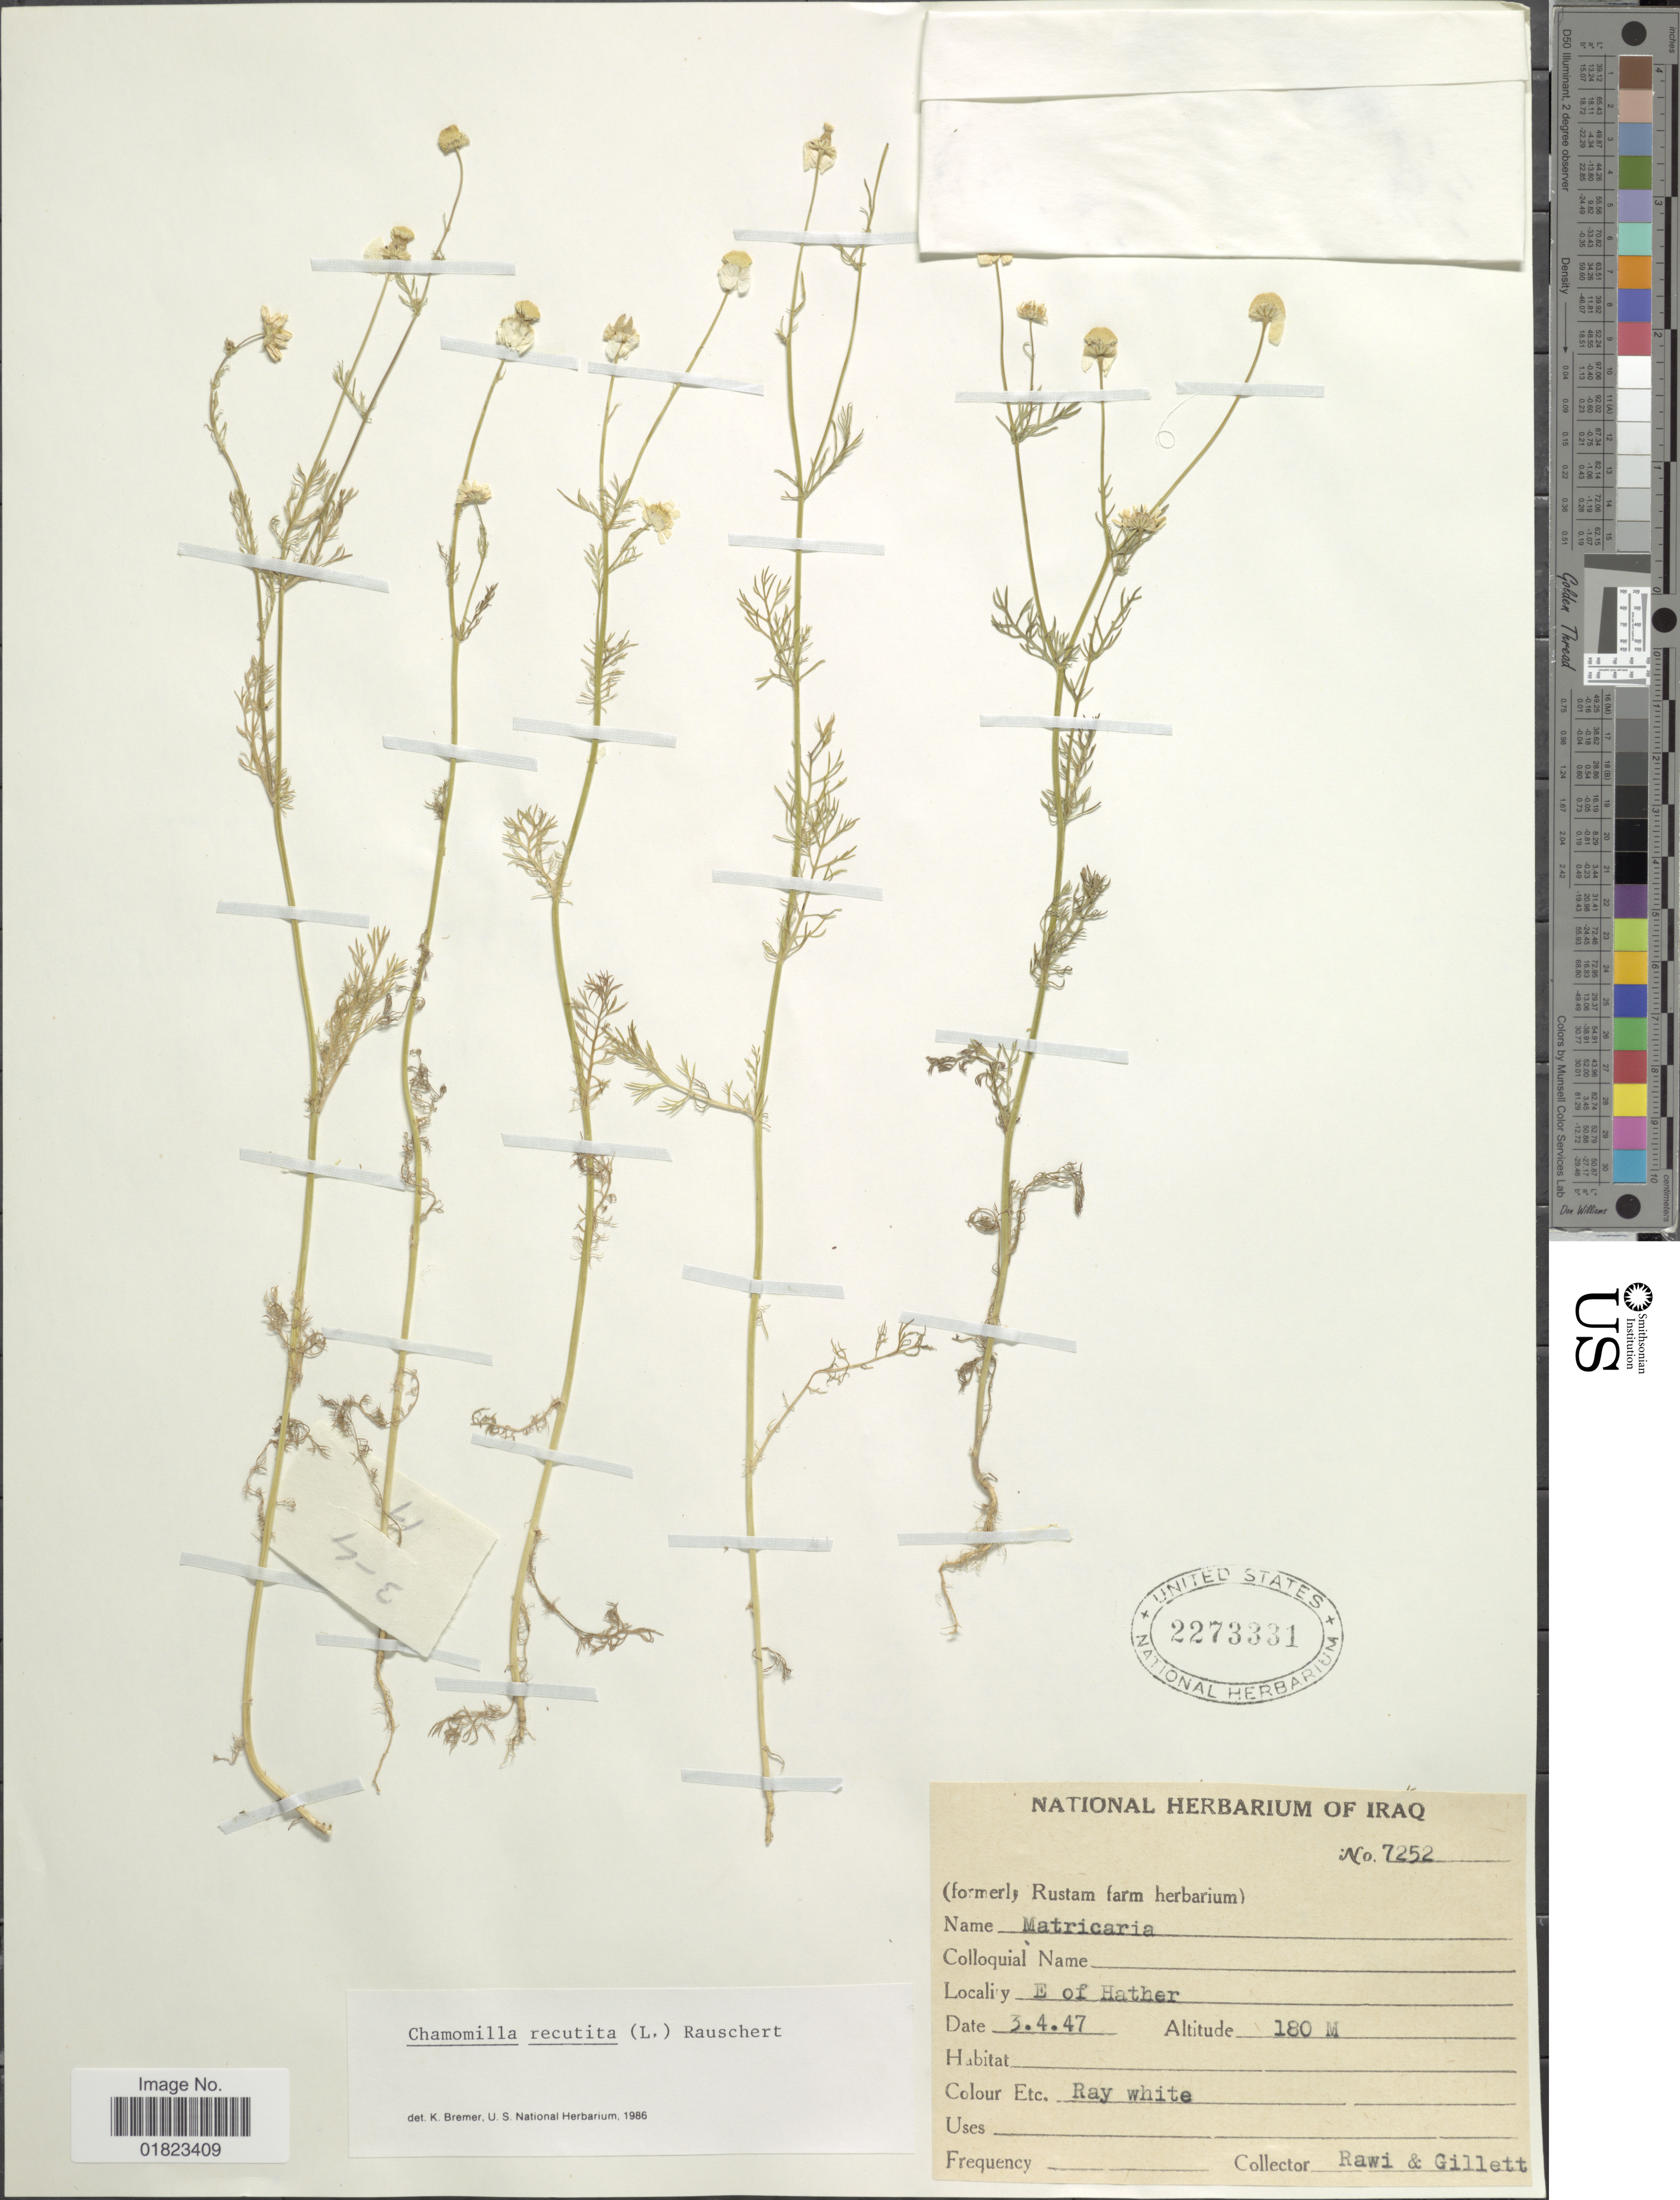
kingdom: Plantae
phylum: Tracheophyta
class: Magnoliopsida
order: Asterales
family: Asteraceae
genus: Matricaria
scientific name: Matricaria recutita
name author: L.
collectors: -. Rawi & Gillett, --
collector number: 7252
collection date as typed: Transcribed d/m/y: 3/4/47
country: Iraq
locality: E of Hather.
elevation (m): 180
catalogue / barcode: US 2273331